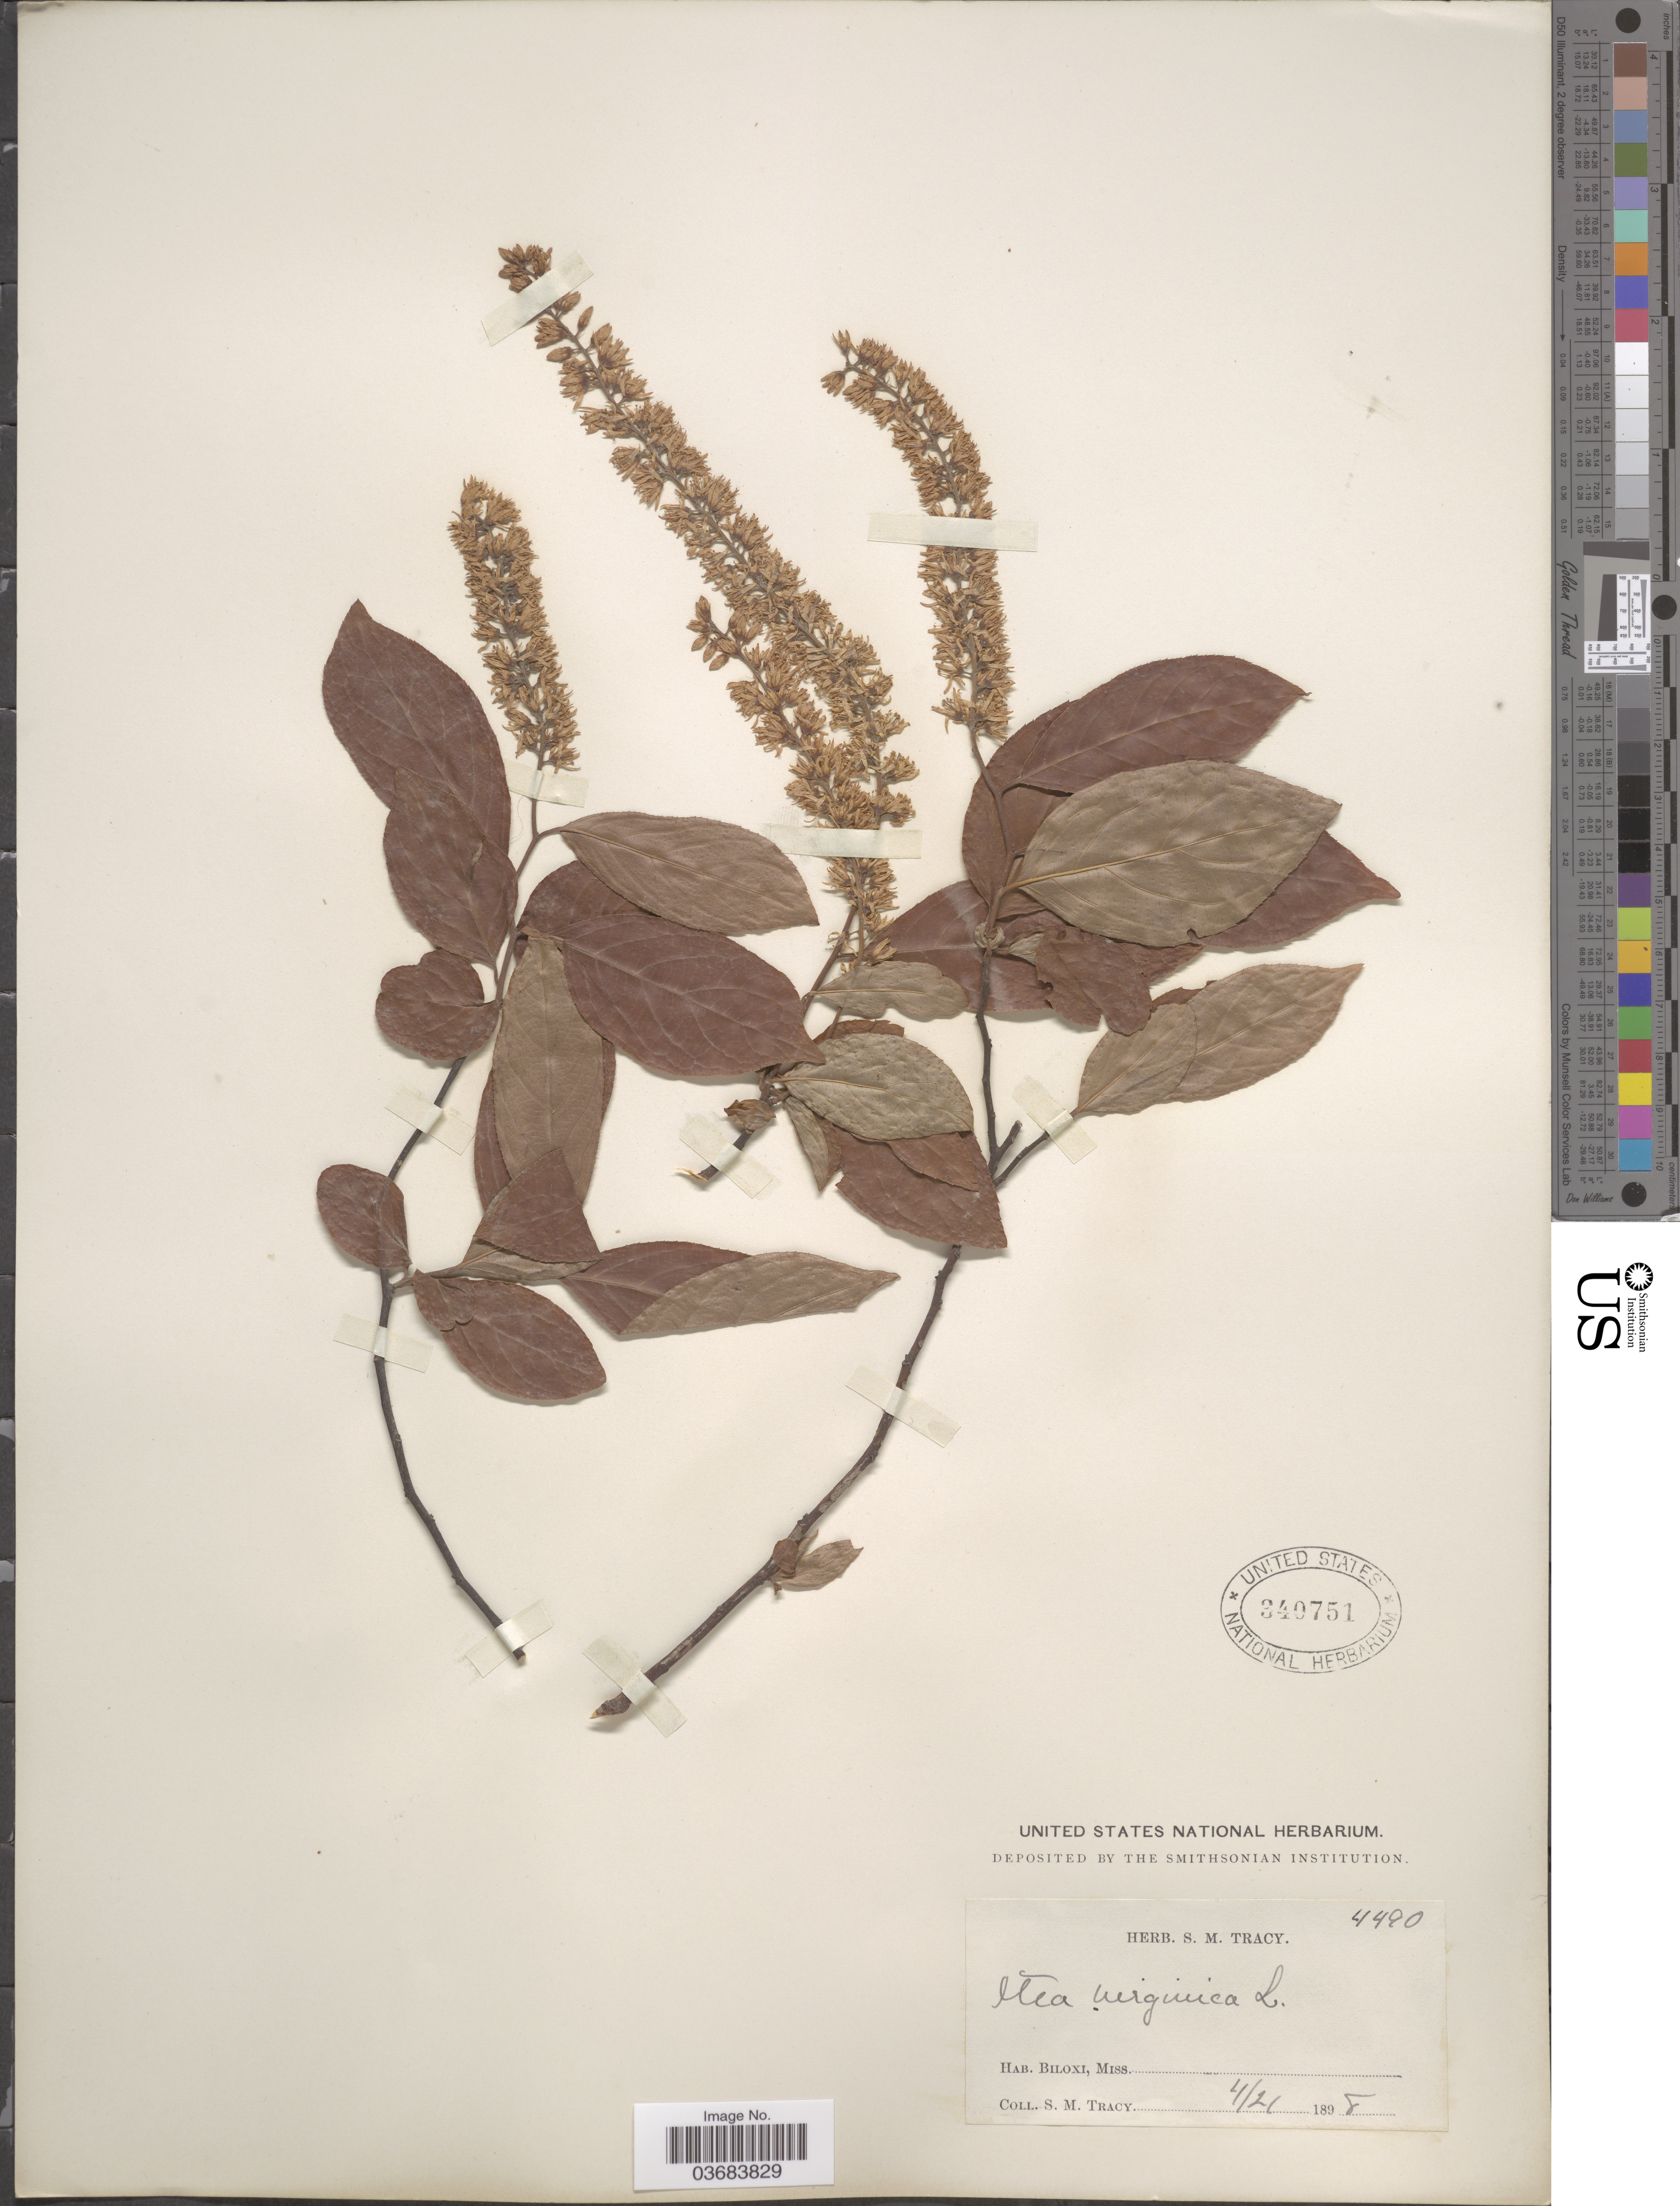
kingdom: Plantae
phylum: Tracheophyta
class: Magnoliopsida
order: Saxifragales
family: Iteaceae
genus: Itea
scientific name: Itea virginica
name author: L.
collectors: S. M. Tracy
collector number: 4490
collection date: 1898-04-21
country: United States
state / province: Mississippi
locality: Biloxi.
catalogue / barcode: US 340751